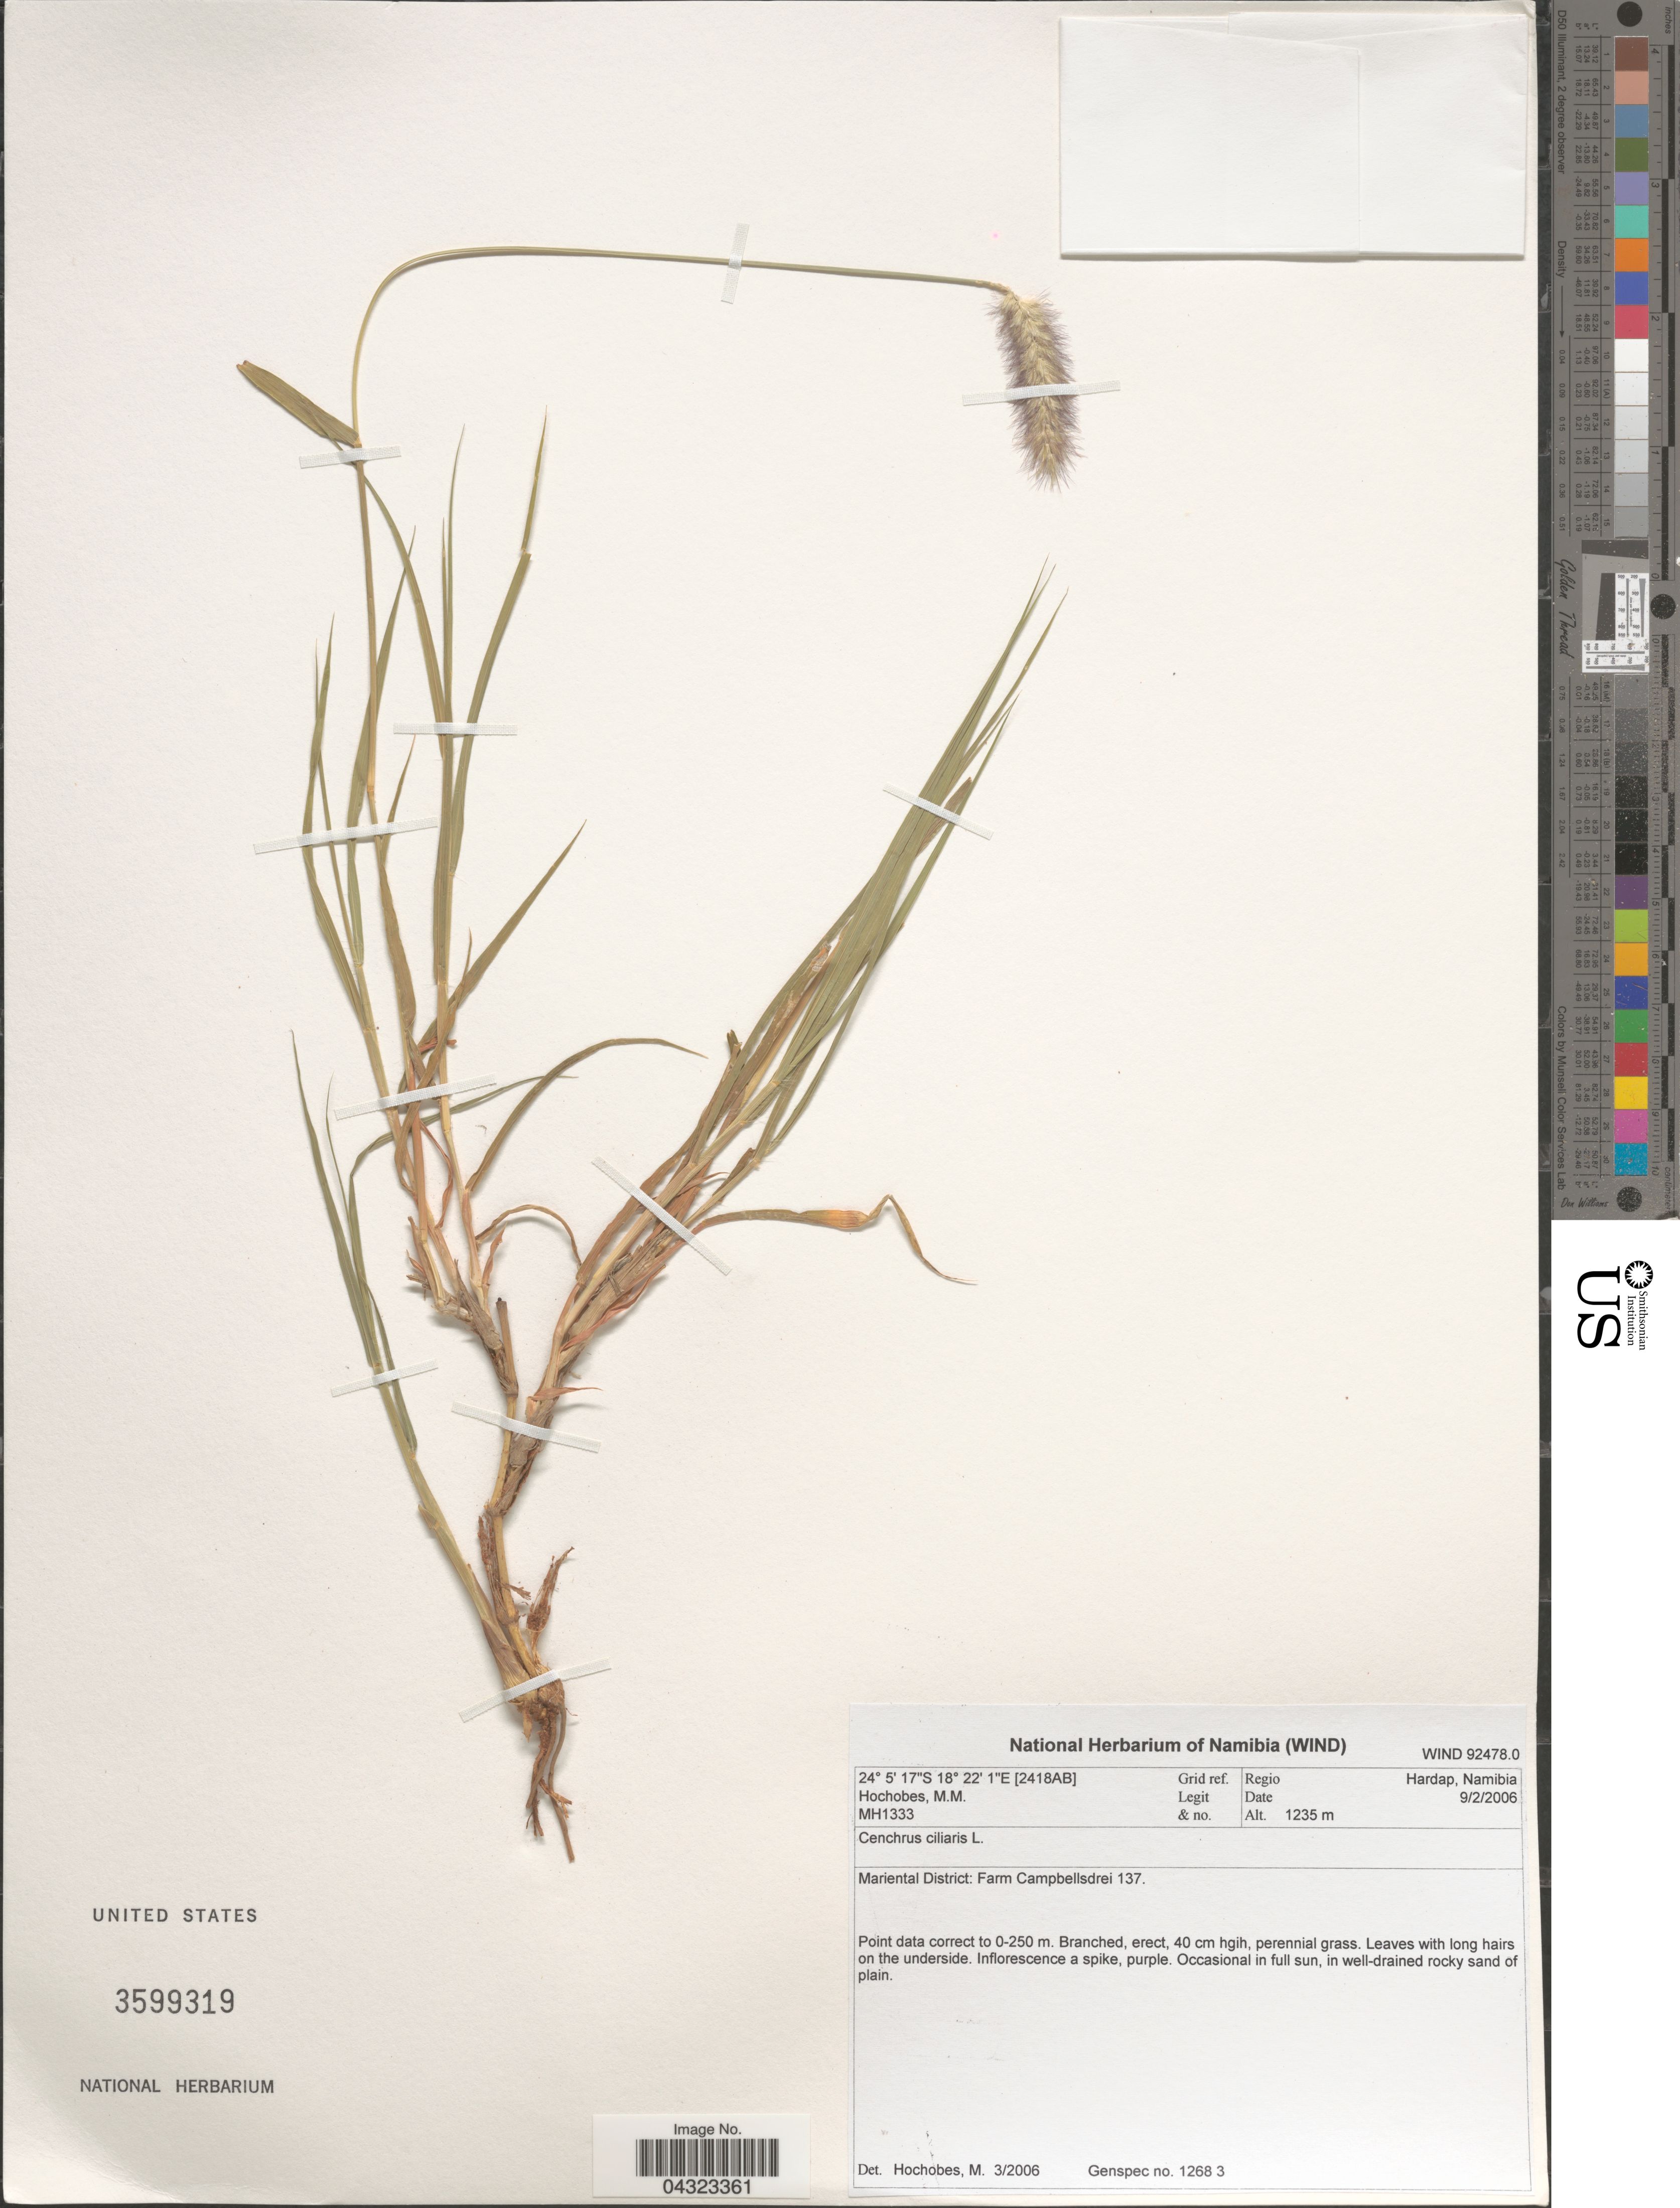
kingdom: Plantae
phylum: Tracheophyta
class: Liliopsida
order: Poales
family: Poaceae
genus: Cenchrus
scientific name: Cenchrus ciliaris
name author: L.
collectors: M. Hochobes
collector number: MH1333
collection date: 2006-02-09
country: Namibia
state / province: Hardap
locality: Grid ref. [2418AB]. Regio Hardap, Namibia. Mariental District: Farm Campbellsdrei 137.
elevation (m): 1235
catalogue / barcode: US 3599319